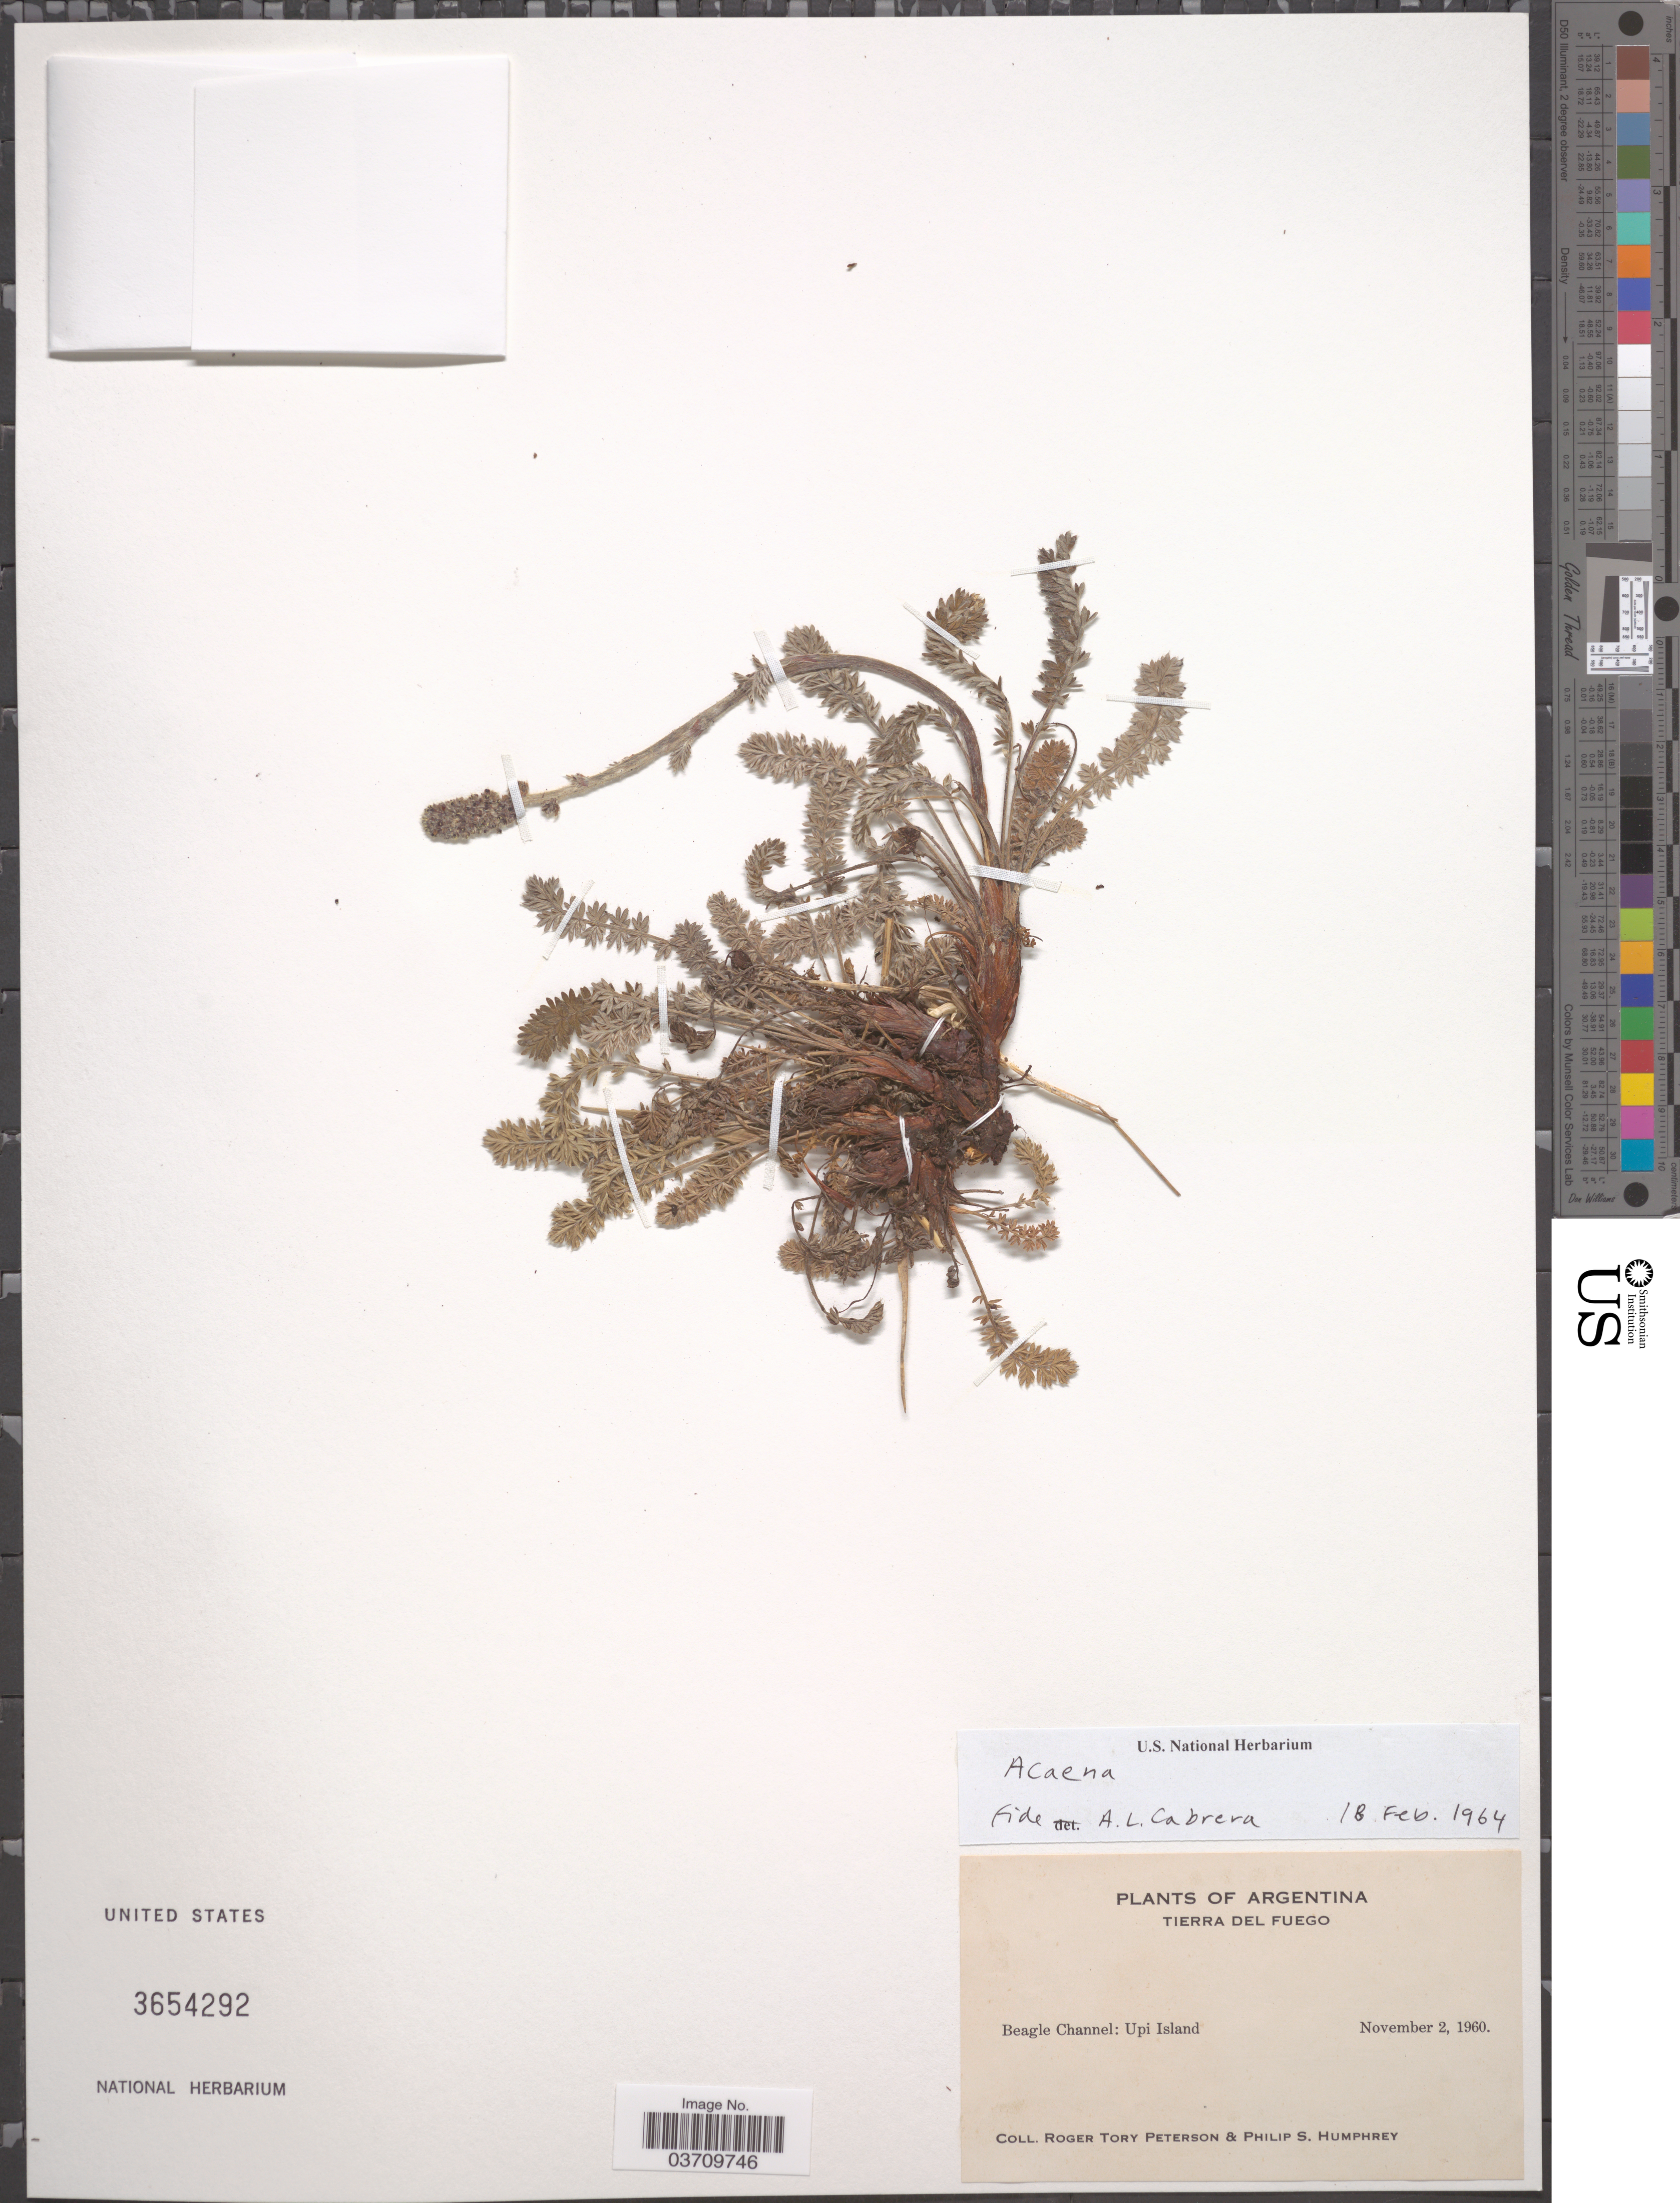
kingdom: Plantae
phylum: Tracheophyta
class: Magnoliopsida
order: Rosales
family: Rosaceae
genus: Acaena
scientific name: Acaena sp.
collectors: R. Peterson & P. Humphrey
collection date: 1960-11-02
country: Argentina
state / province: Tierra del Fuego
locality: Beagle Channel: Upi Island.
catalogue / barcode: US 3654292